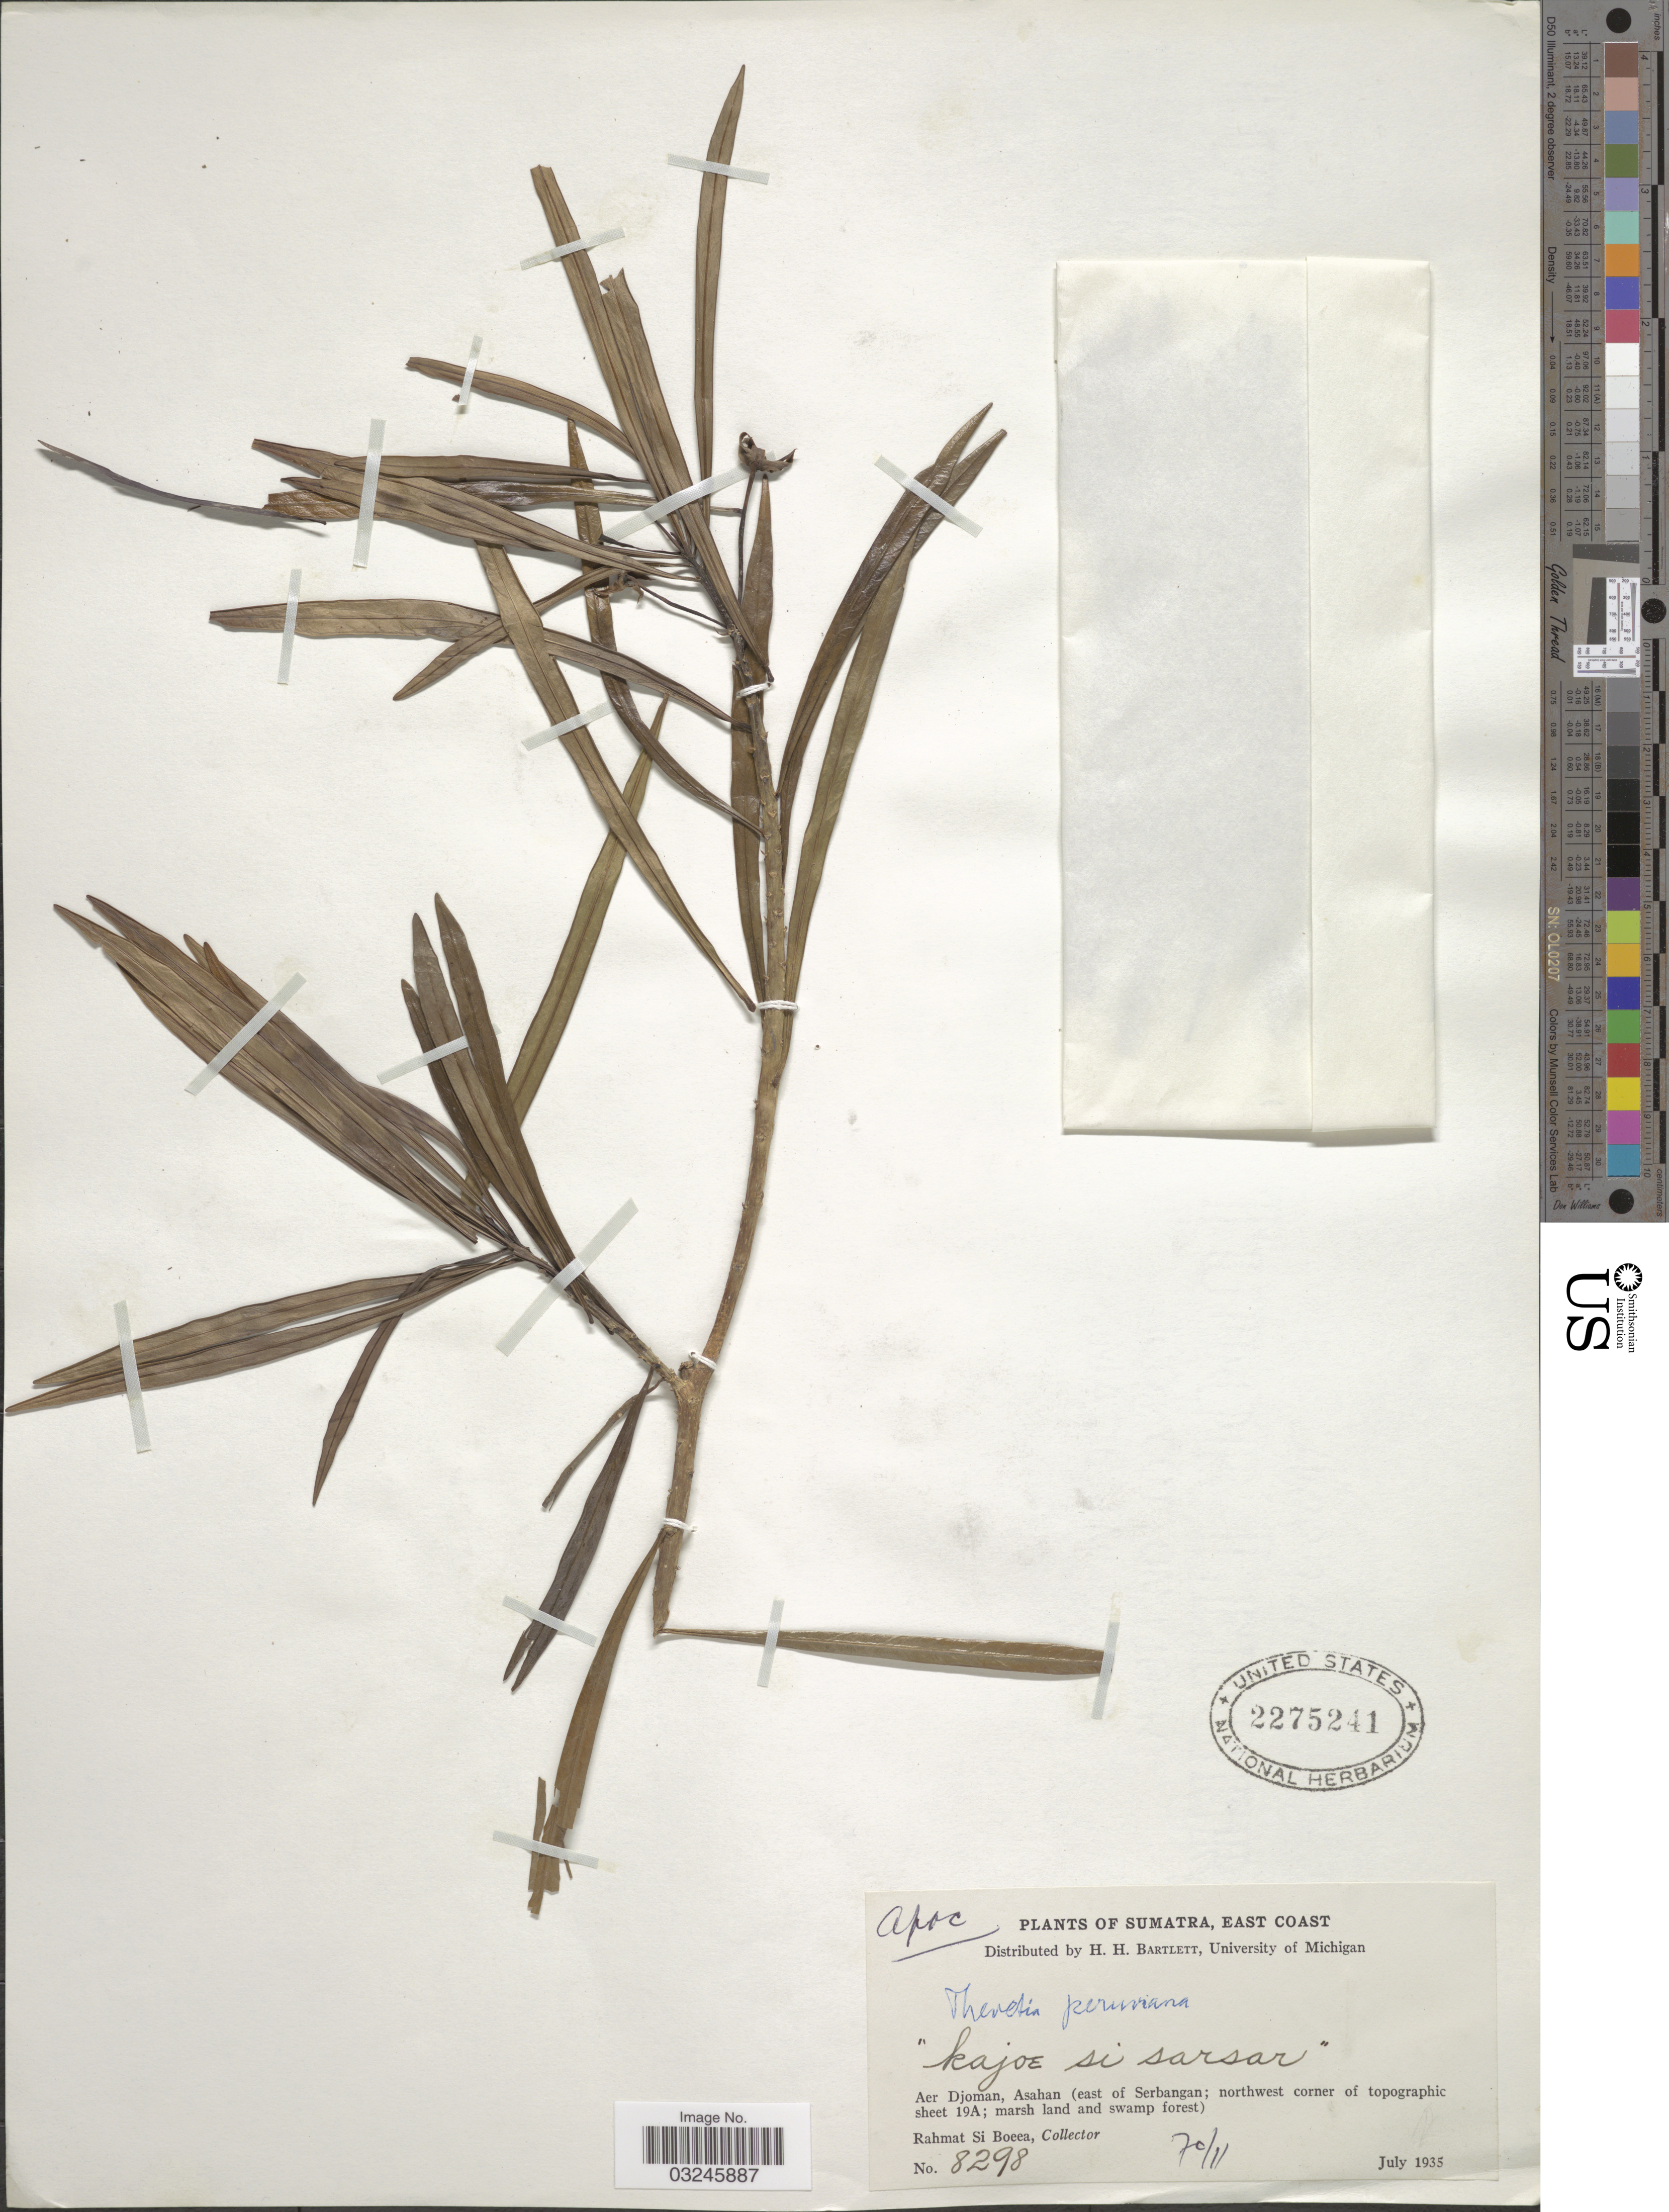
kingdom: Plantae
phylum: Tracheophyta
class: Magnoliopsida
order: Gentianales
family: Apocynaceae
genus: Thevetia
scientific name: Thevetia neriifolia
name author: Juss. ex Steud.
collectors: Rahmat Si Boeea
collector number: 8298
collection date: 1935-07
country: Indonesia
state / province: Sumatra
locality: East Coast, Aer Djoman, Asahan (east of Serbangan; northwest corner of topographic sheet 19A; marsh land and swamp forest).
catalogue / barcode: US 2275241